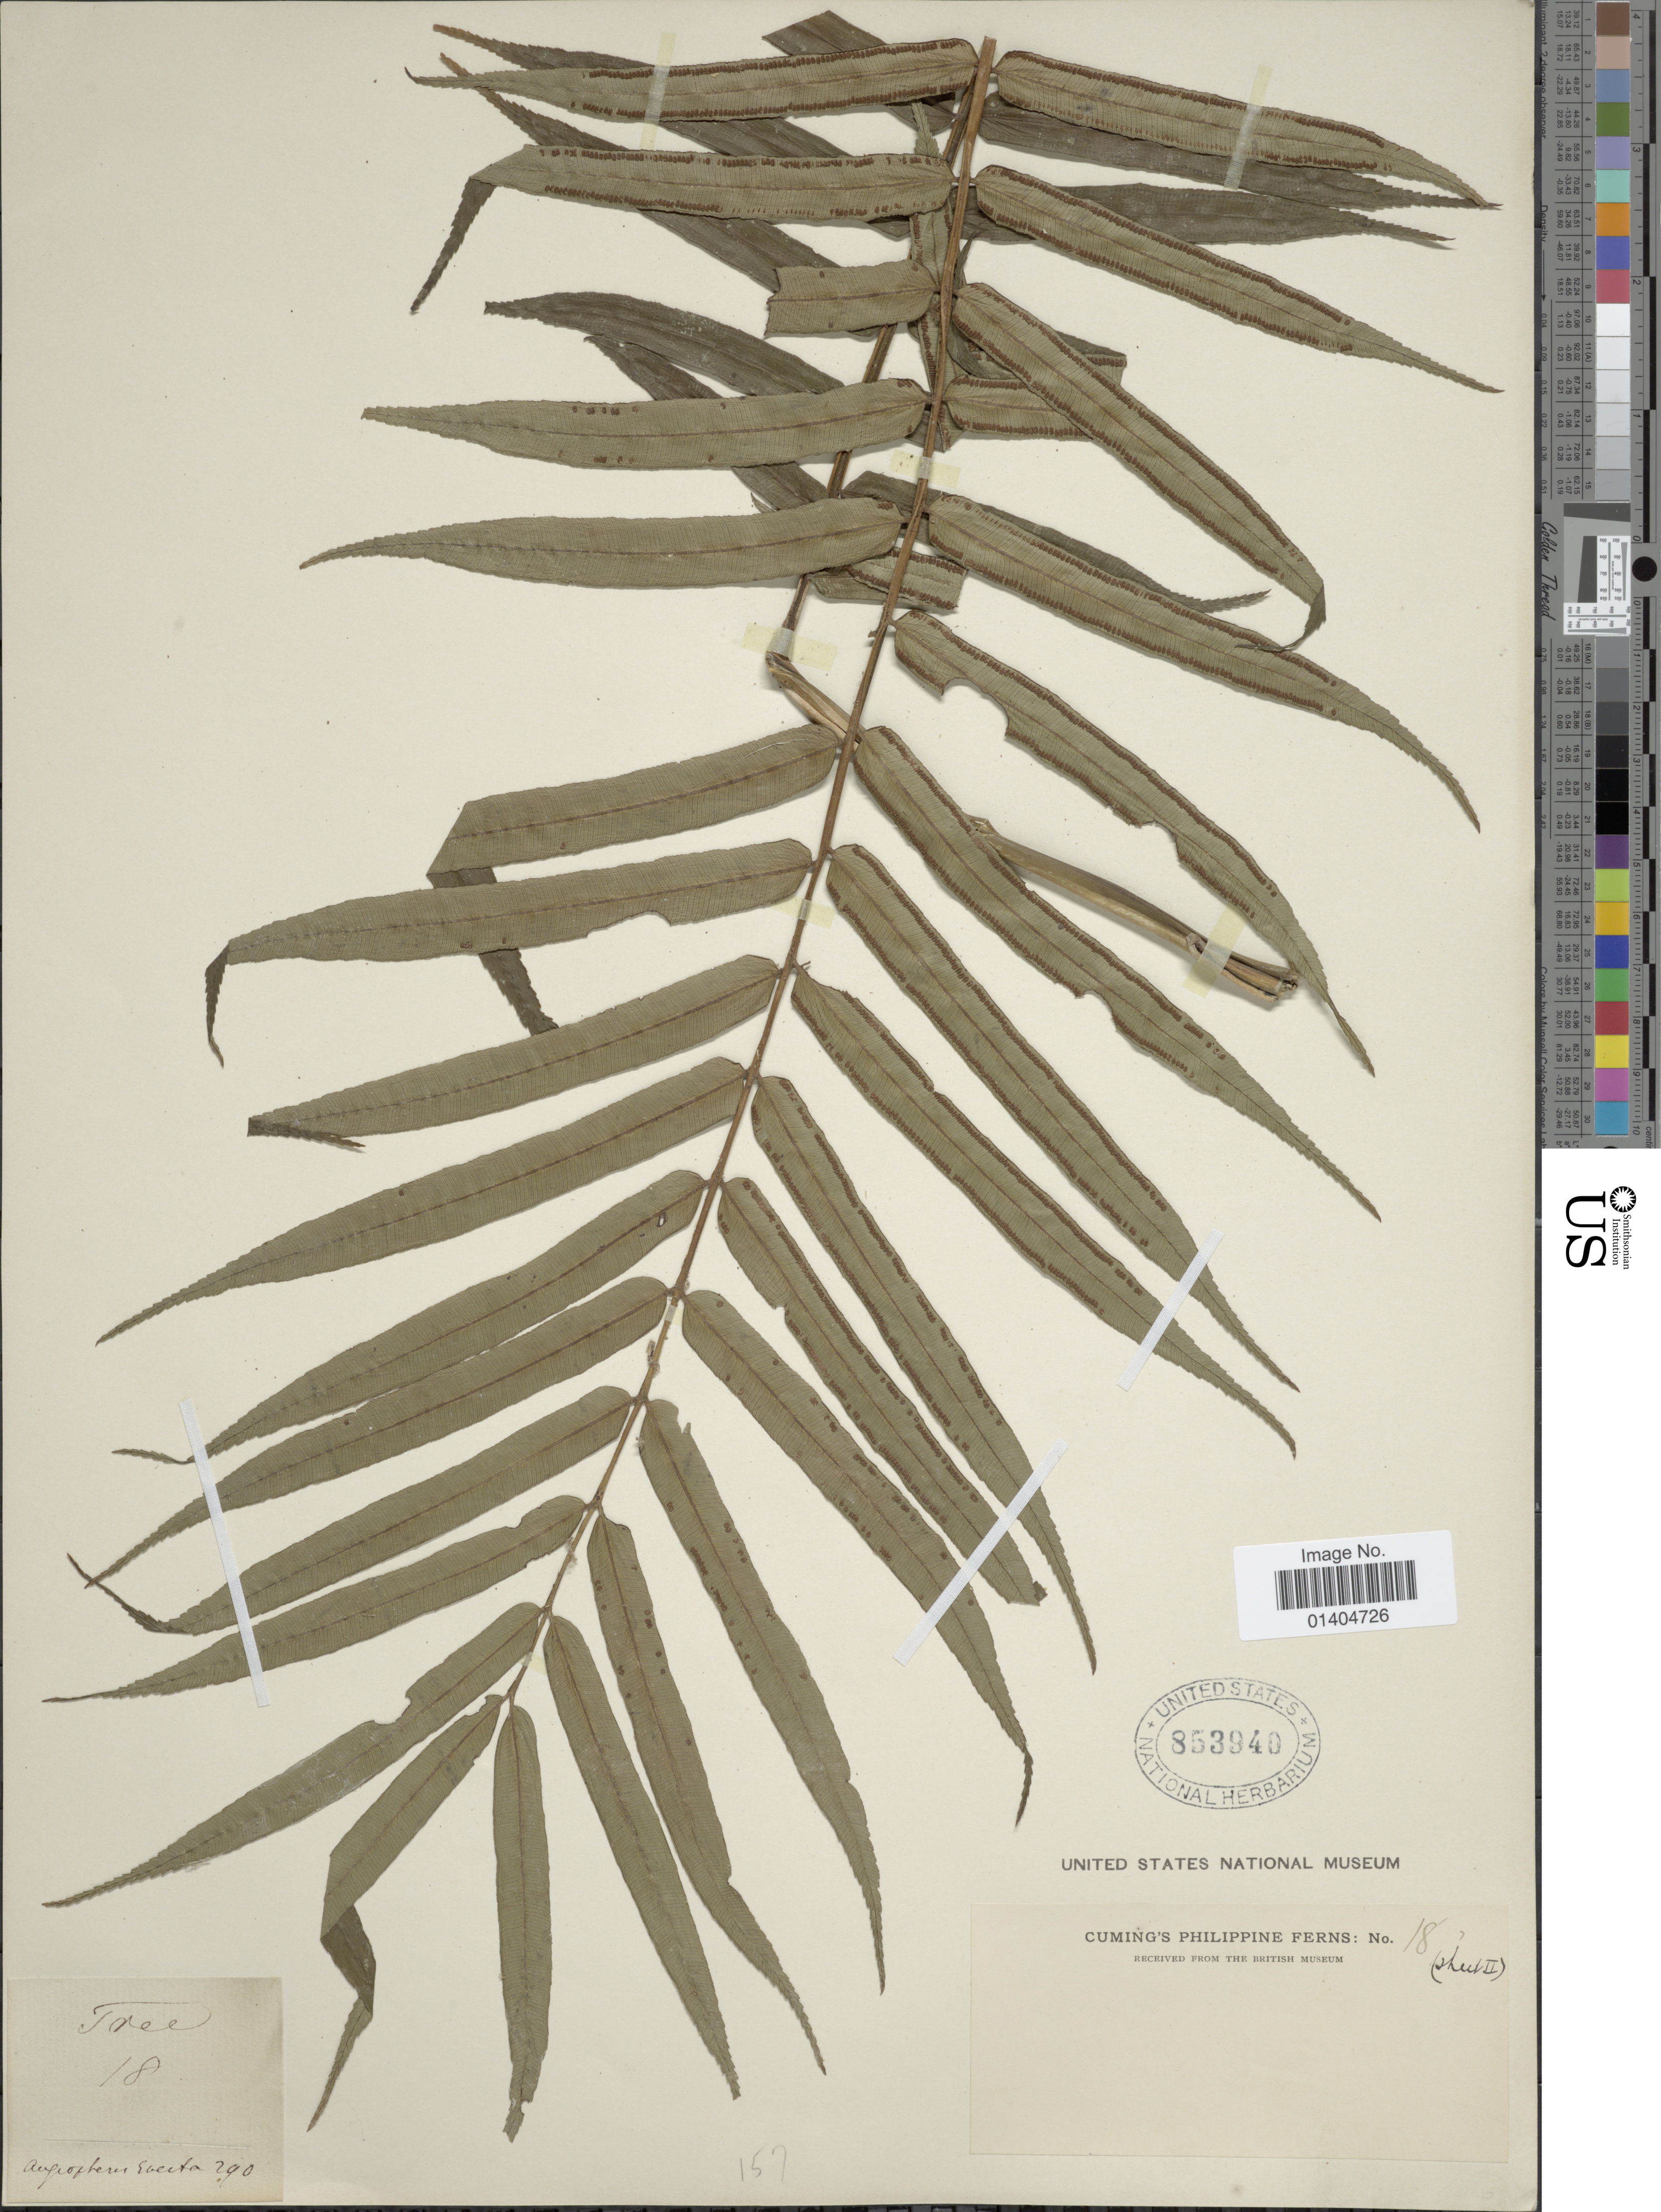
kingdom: Plantae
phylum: Tracheophyta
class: Polypodiopsida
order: Marattiales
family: Marattiaceae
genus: Angiopteris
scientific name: Angiopteris evecta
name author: (G. Forst.) Hoffm.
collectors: -. Cuming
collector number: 18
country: Philippines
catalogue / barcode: US 853940